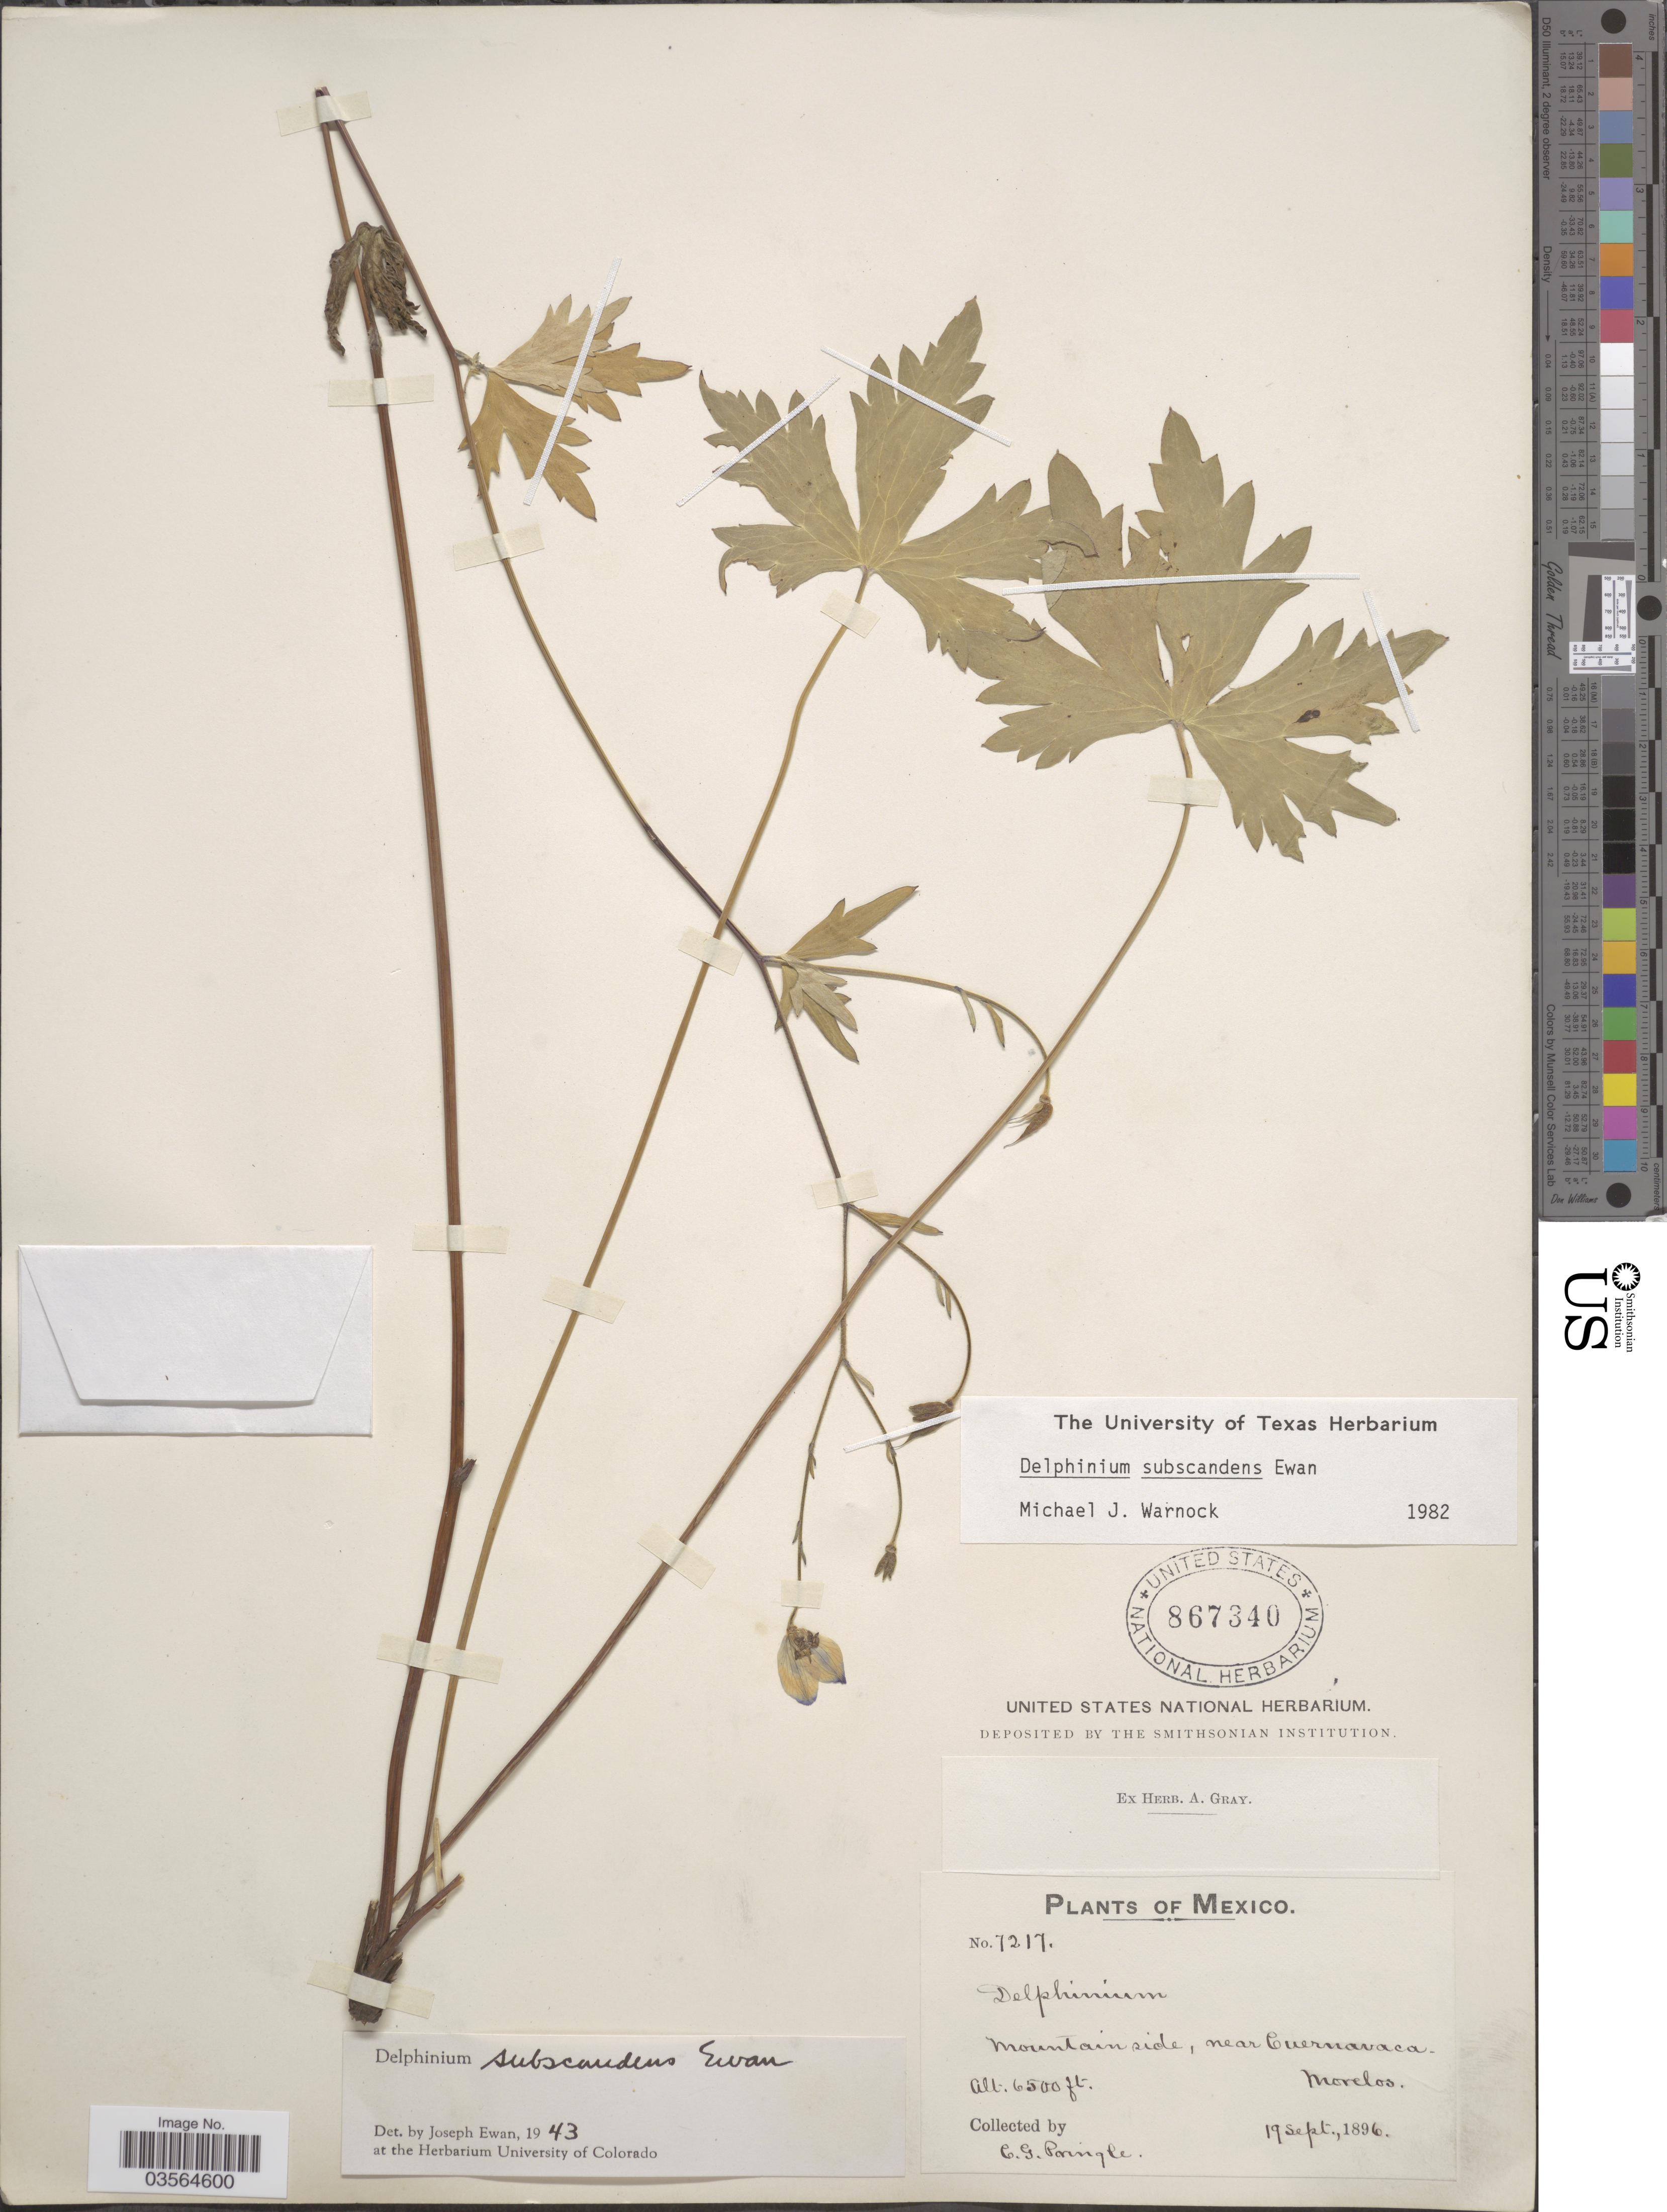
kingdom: Plantae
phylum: Tracheophyta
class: Magnoliopsida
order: Ranunculales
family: Ranunculaceae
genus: Delphinium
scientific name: Delphinium subscandens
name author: Ewan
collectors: C. G. Pringle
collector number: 7217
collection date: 1896-09-19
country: Mexico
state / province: Morelos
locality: Mountain side, near Cuernavaca.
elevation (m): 1981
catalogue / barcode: US 867340